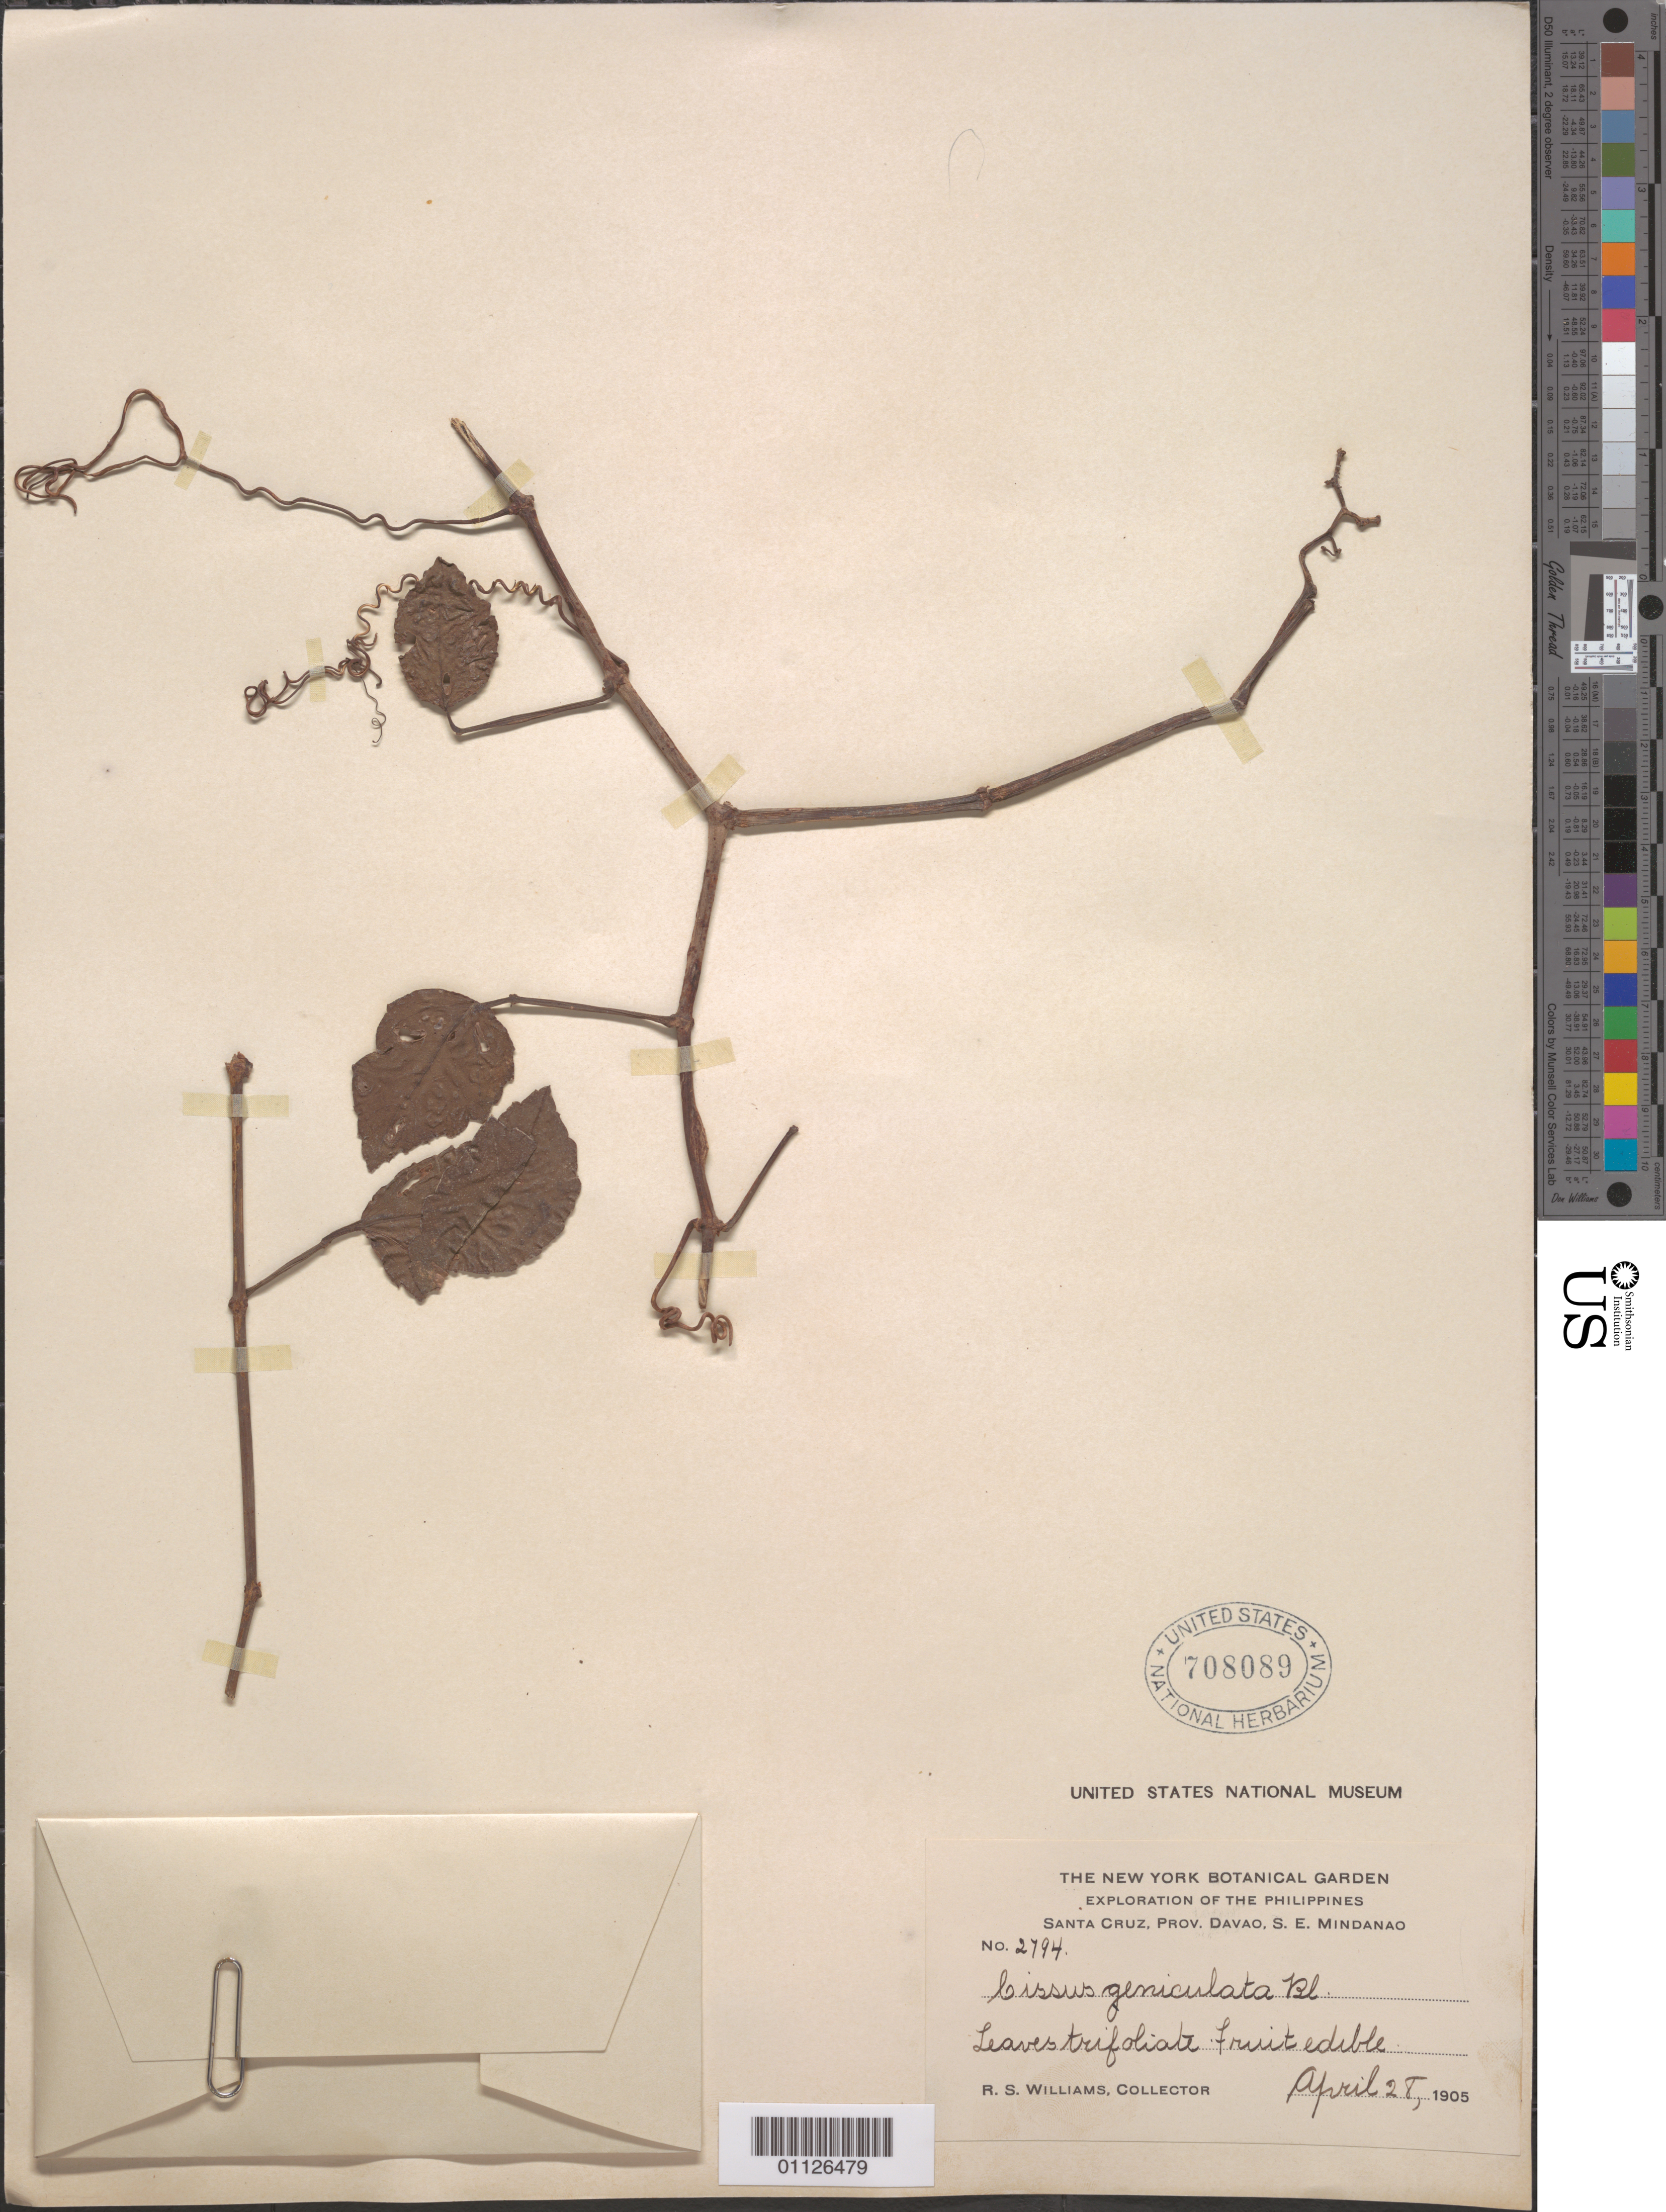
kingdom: Plantae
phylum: Tracheophyta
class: Magnoliopsida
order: Vitales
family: Vitaceae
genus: Cayratia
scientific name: Cayratia geniculata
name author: (Blume) Gagnep.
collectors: R. S. Williams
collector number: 2794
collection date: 1905-04-28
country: Philippines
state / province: Davao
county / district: Davao del Sur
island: Mindanao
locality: Santa Cruz. SE Mindanao.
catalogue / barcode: US 708089